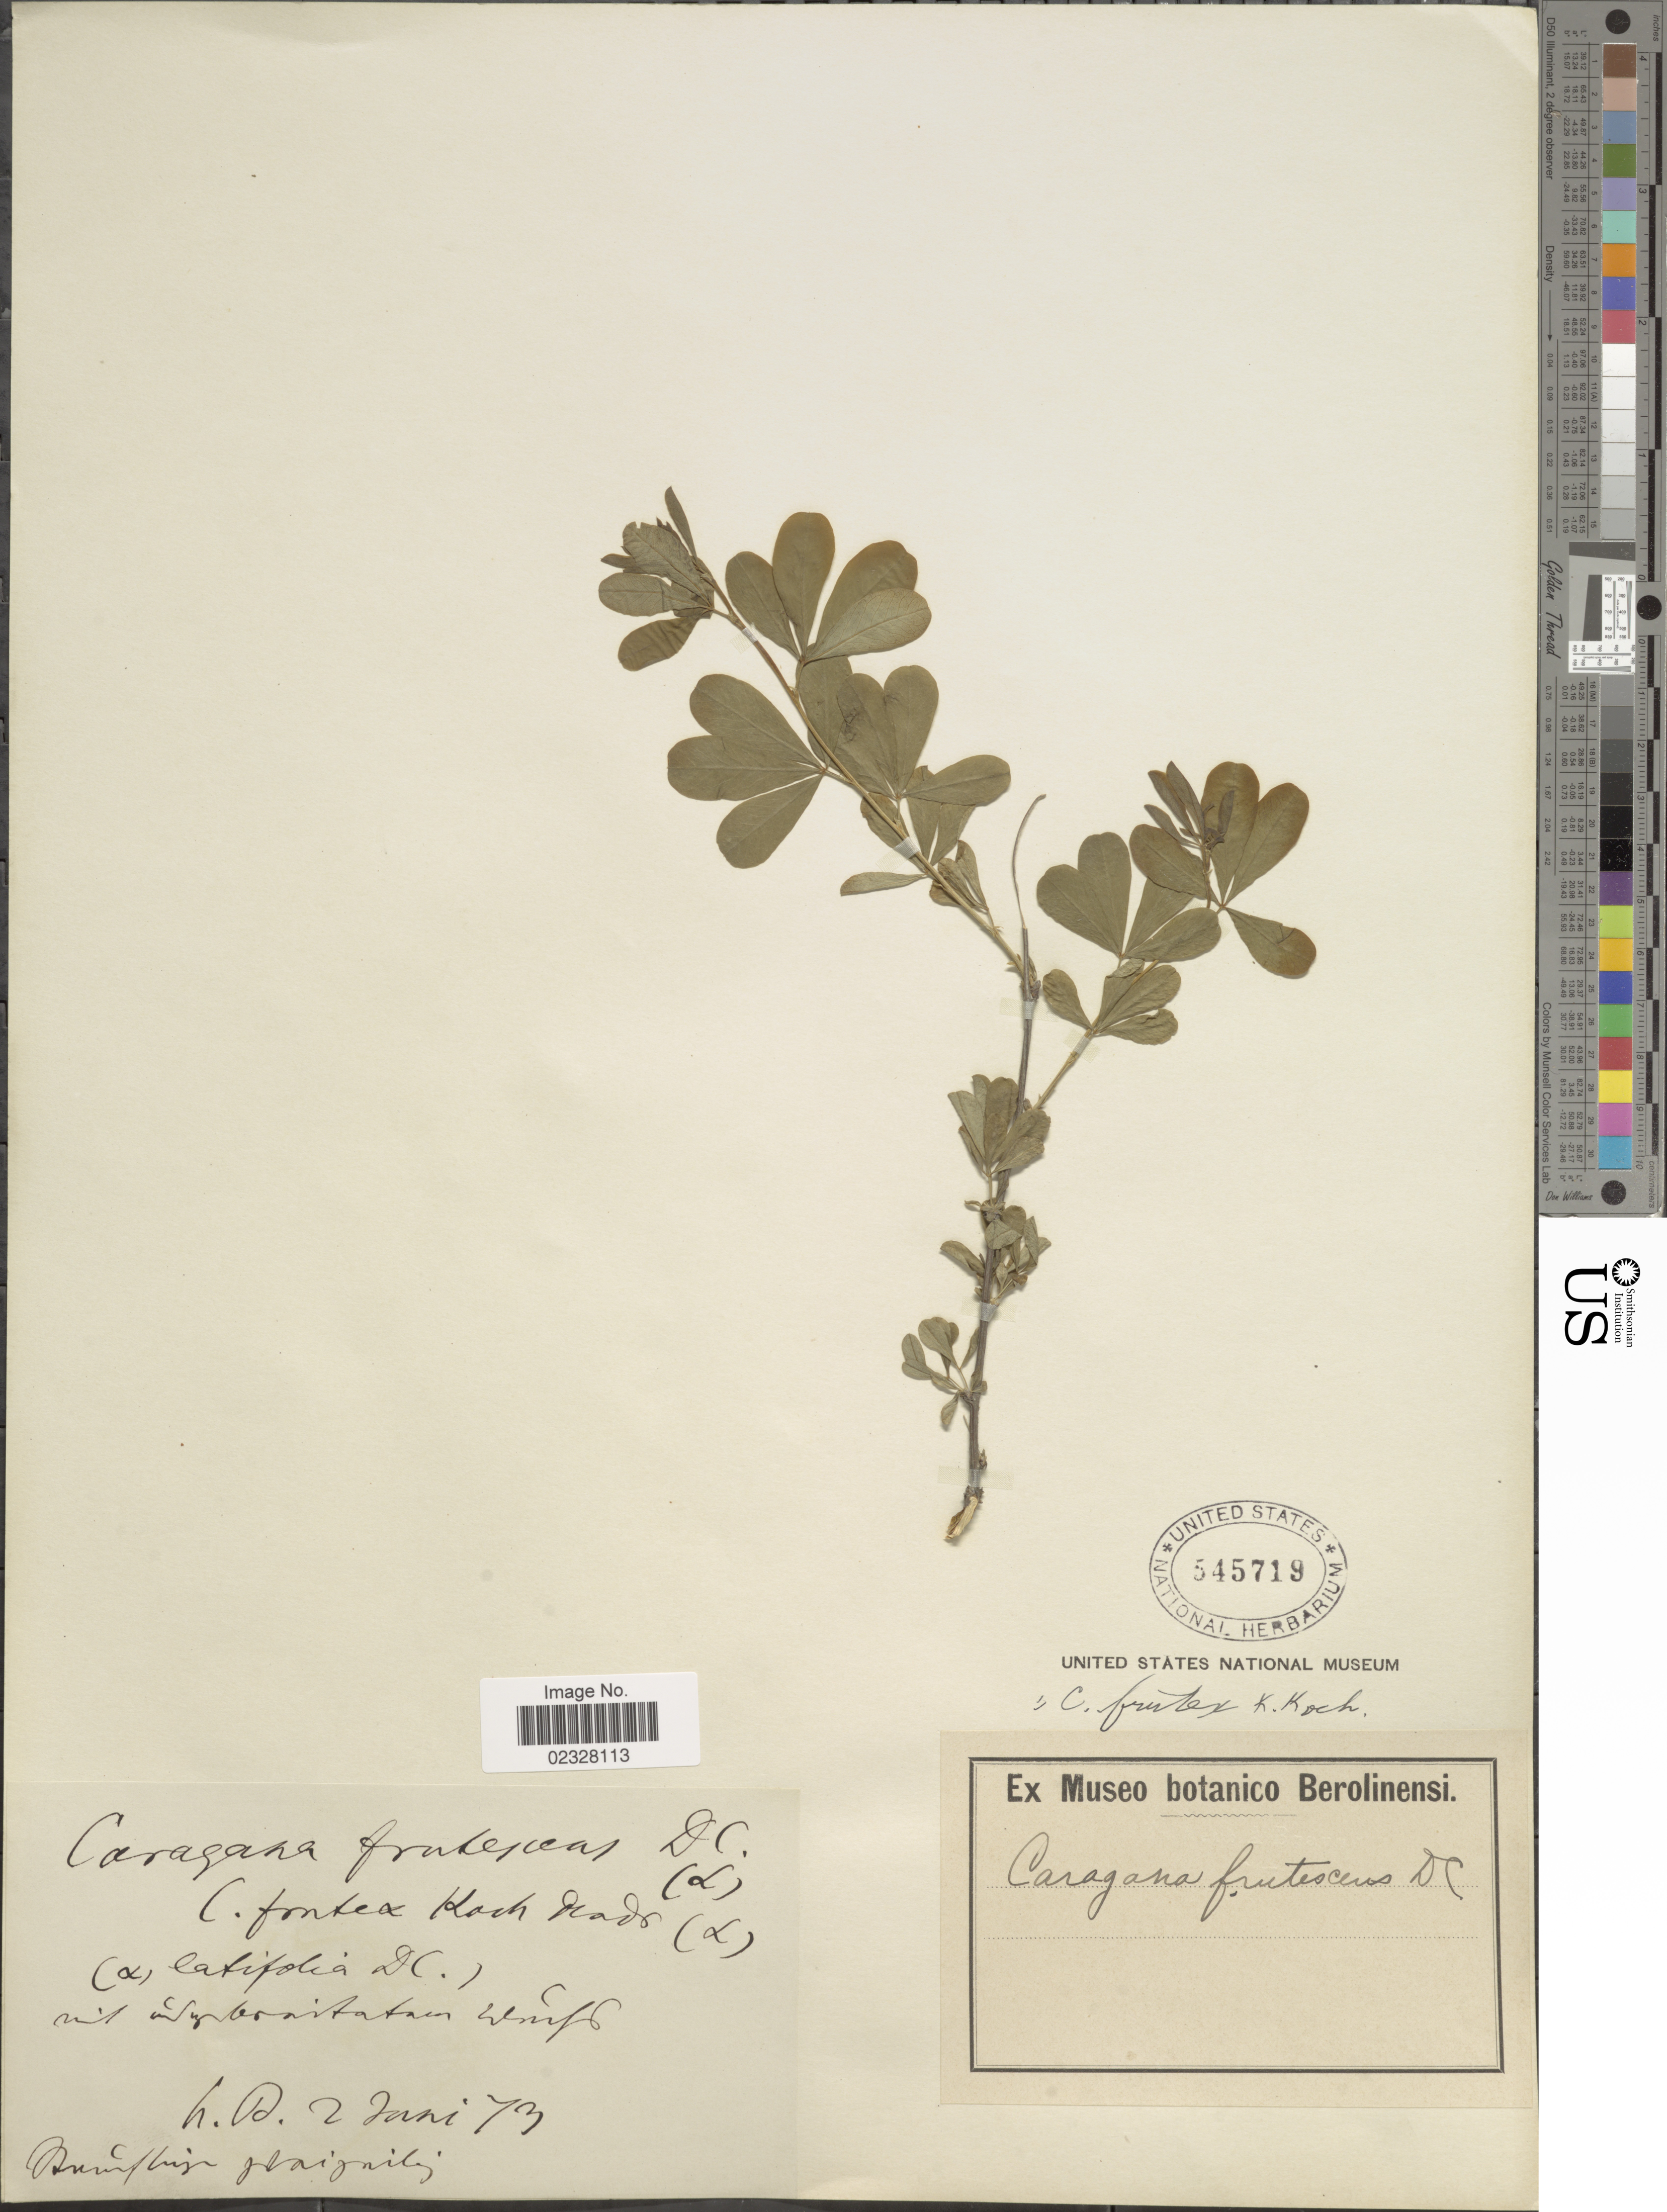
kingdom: Plantae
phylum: Tracheophyta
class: Magnoliopsida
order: Fabales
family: Fabaceae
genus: Caragana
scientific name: Caragana frutex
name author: (L.) K. Koch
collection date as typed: Transcribed d/m/y: 2/6/73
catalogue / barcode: US 545719